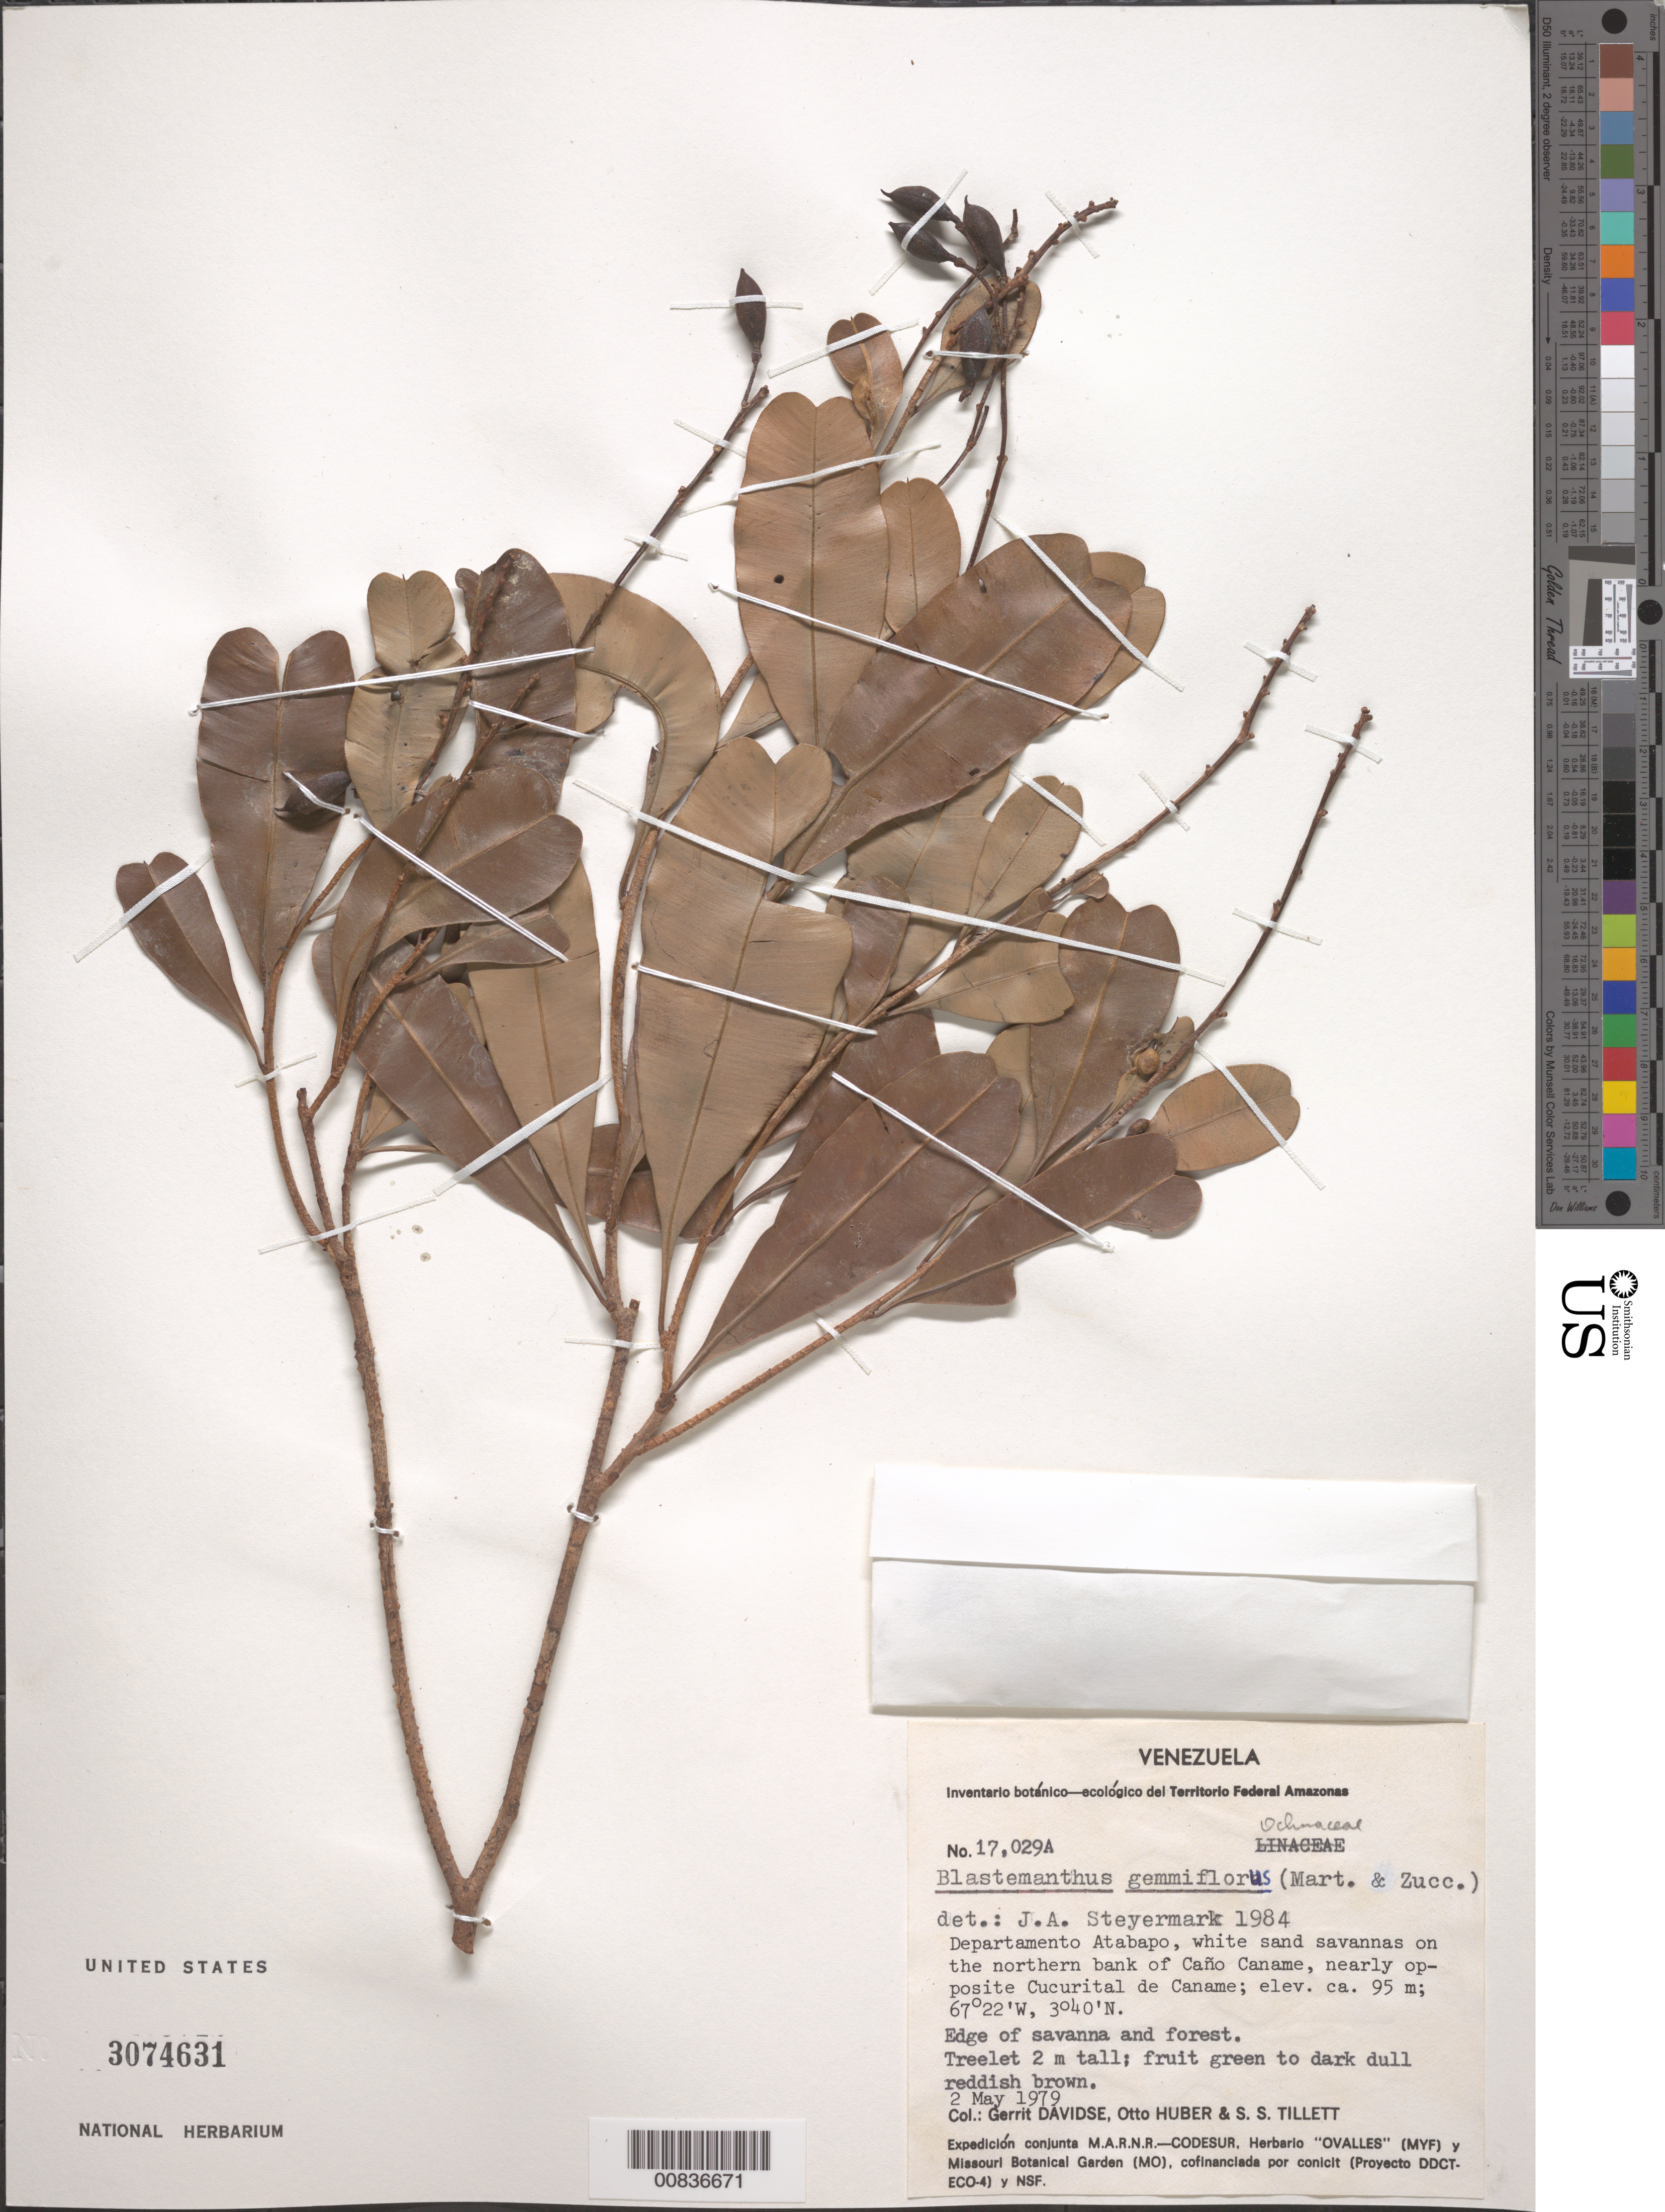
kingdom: Plantae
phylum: Tracheophyta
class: Magnoliopsida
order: Malpighiales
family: Ochnaceae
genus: Blastemanthus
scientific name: Blastemanthus gemmiflorus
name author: (Mart.) Planch.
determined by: Steyermark, Julian A., (VEN)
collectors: G. Davidse, O. Huber & S. S. Tillett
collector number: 17029 A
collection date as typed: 2-May-79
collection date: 1979-05-02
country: Venezuela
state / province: Amazonas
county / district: Atabapo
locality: Caño Caname, opposite Cucurital de Caname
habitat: White sand savannas, edge of savanna and forest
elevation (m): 95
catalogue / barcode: US 3074631